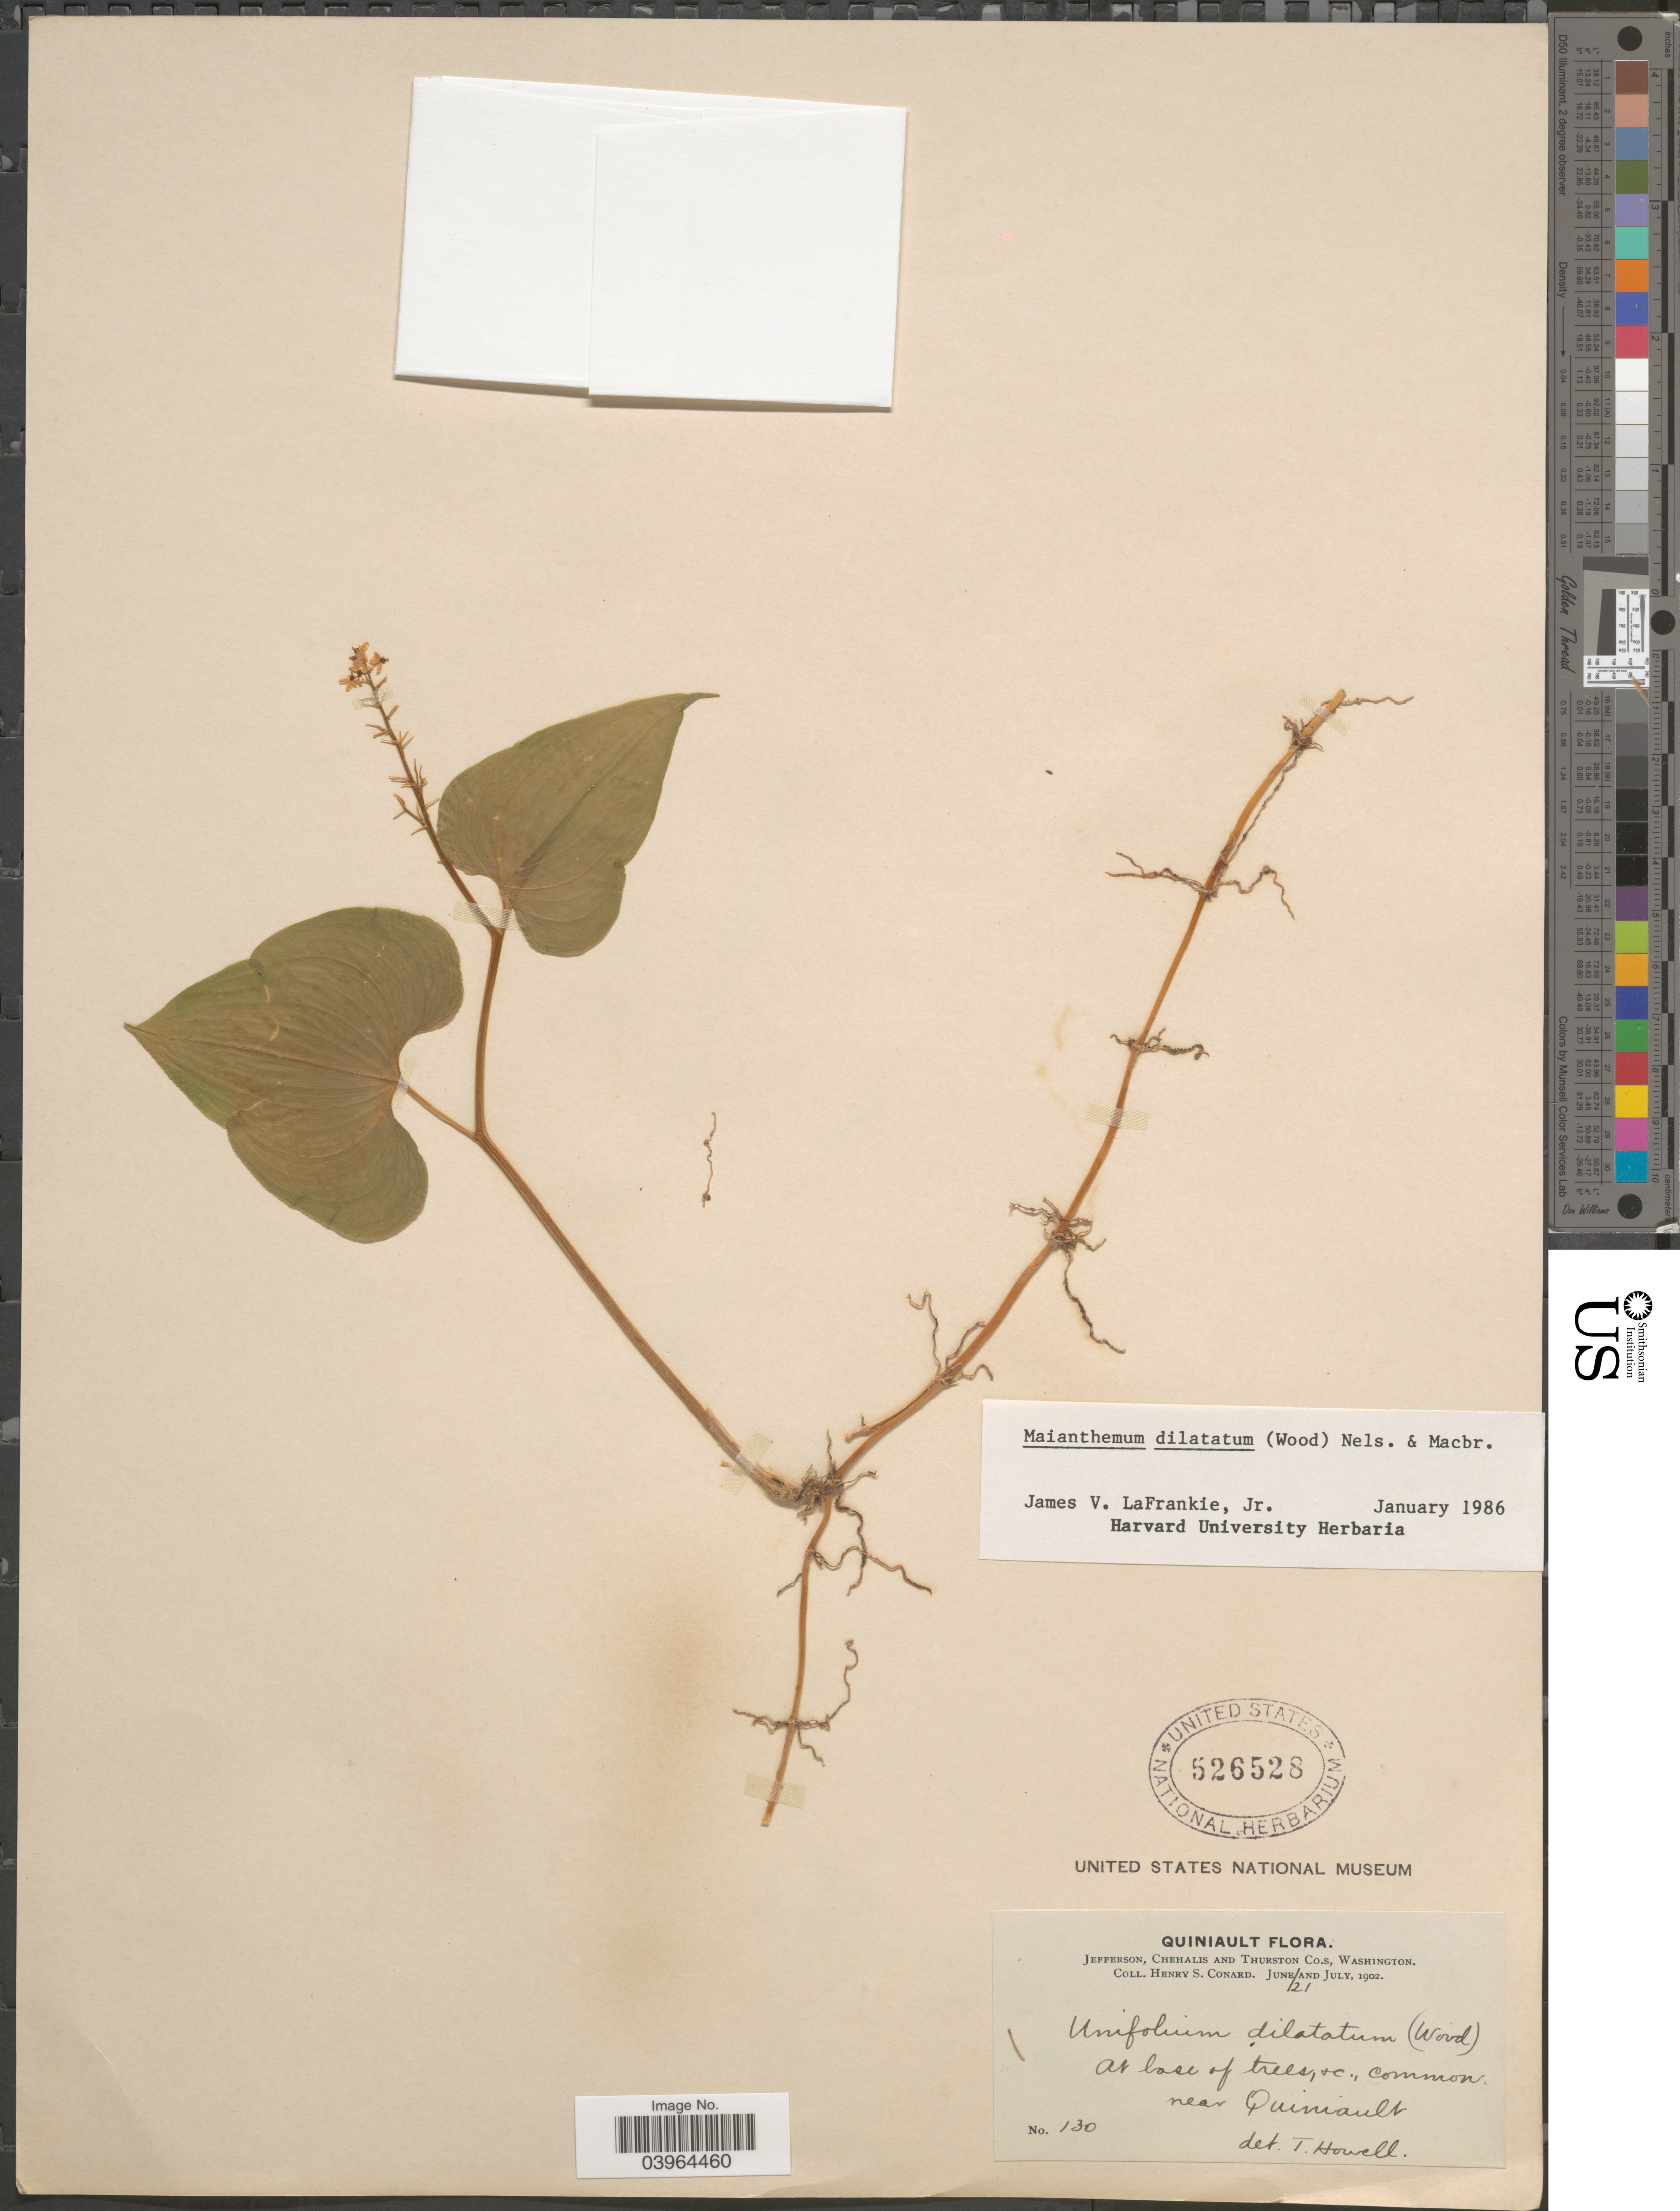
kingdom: Plantae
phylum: Tracheophyta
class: Liliopsida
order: Asparagales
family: Asparagaceae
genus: Maianthemum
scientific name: Maianthemum dilatatum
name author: (Alph. Wood) A. Nelson & J.F. Macbr.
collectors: H. S. Conard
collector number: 130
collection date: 1902-06-21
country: United States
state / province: Washington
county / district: Thurston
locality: Quiniault. Jefferson, Chehalis and Thurston Co.s Near Quiniault.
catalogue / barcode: US 526528